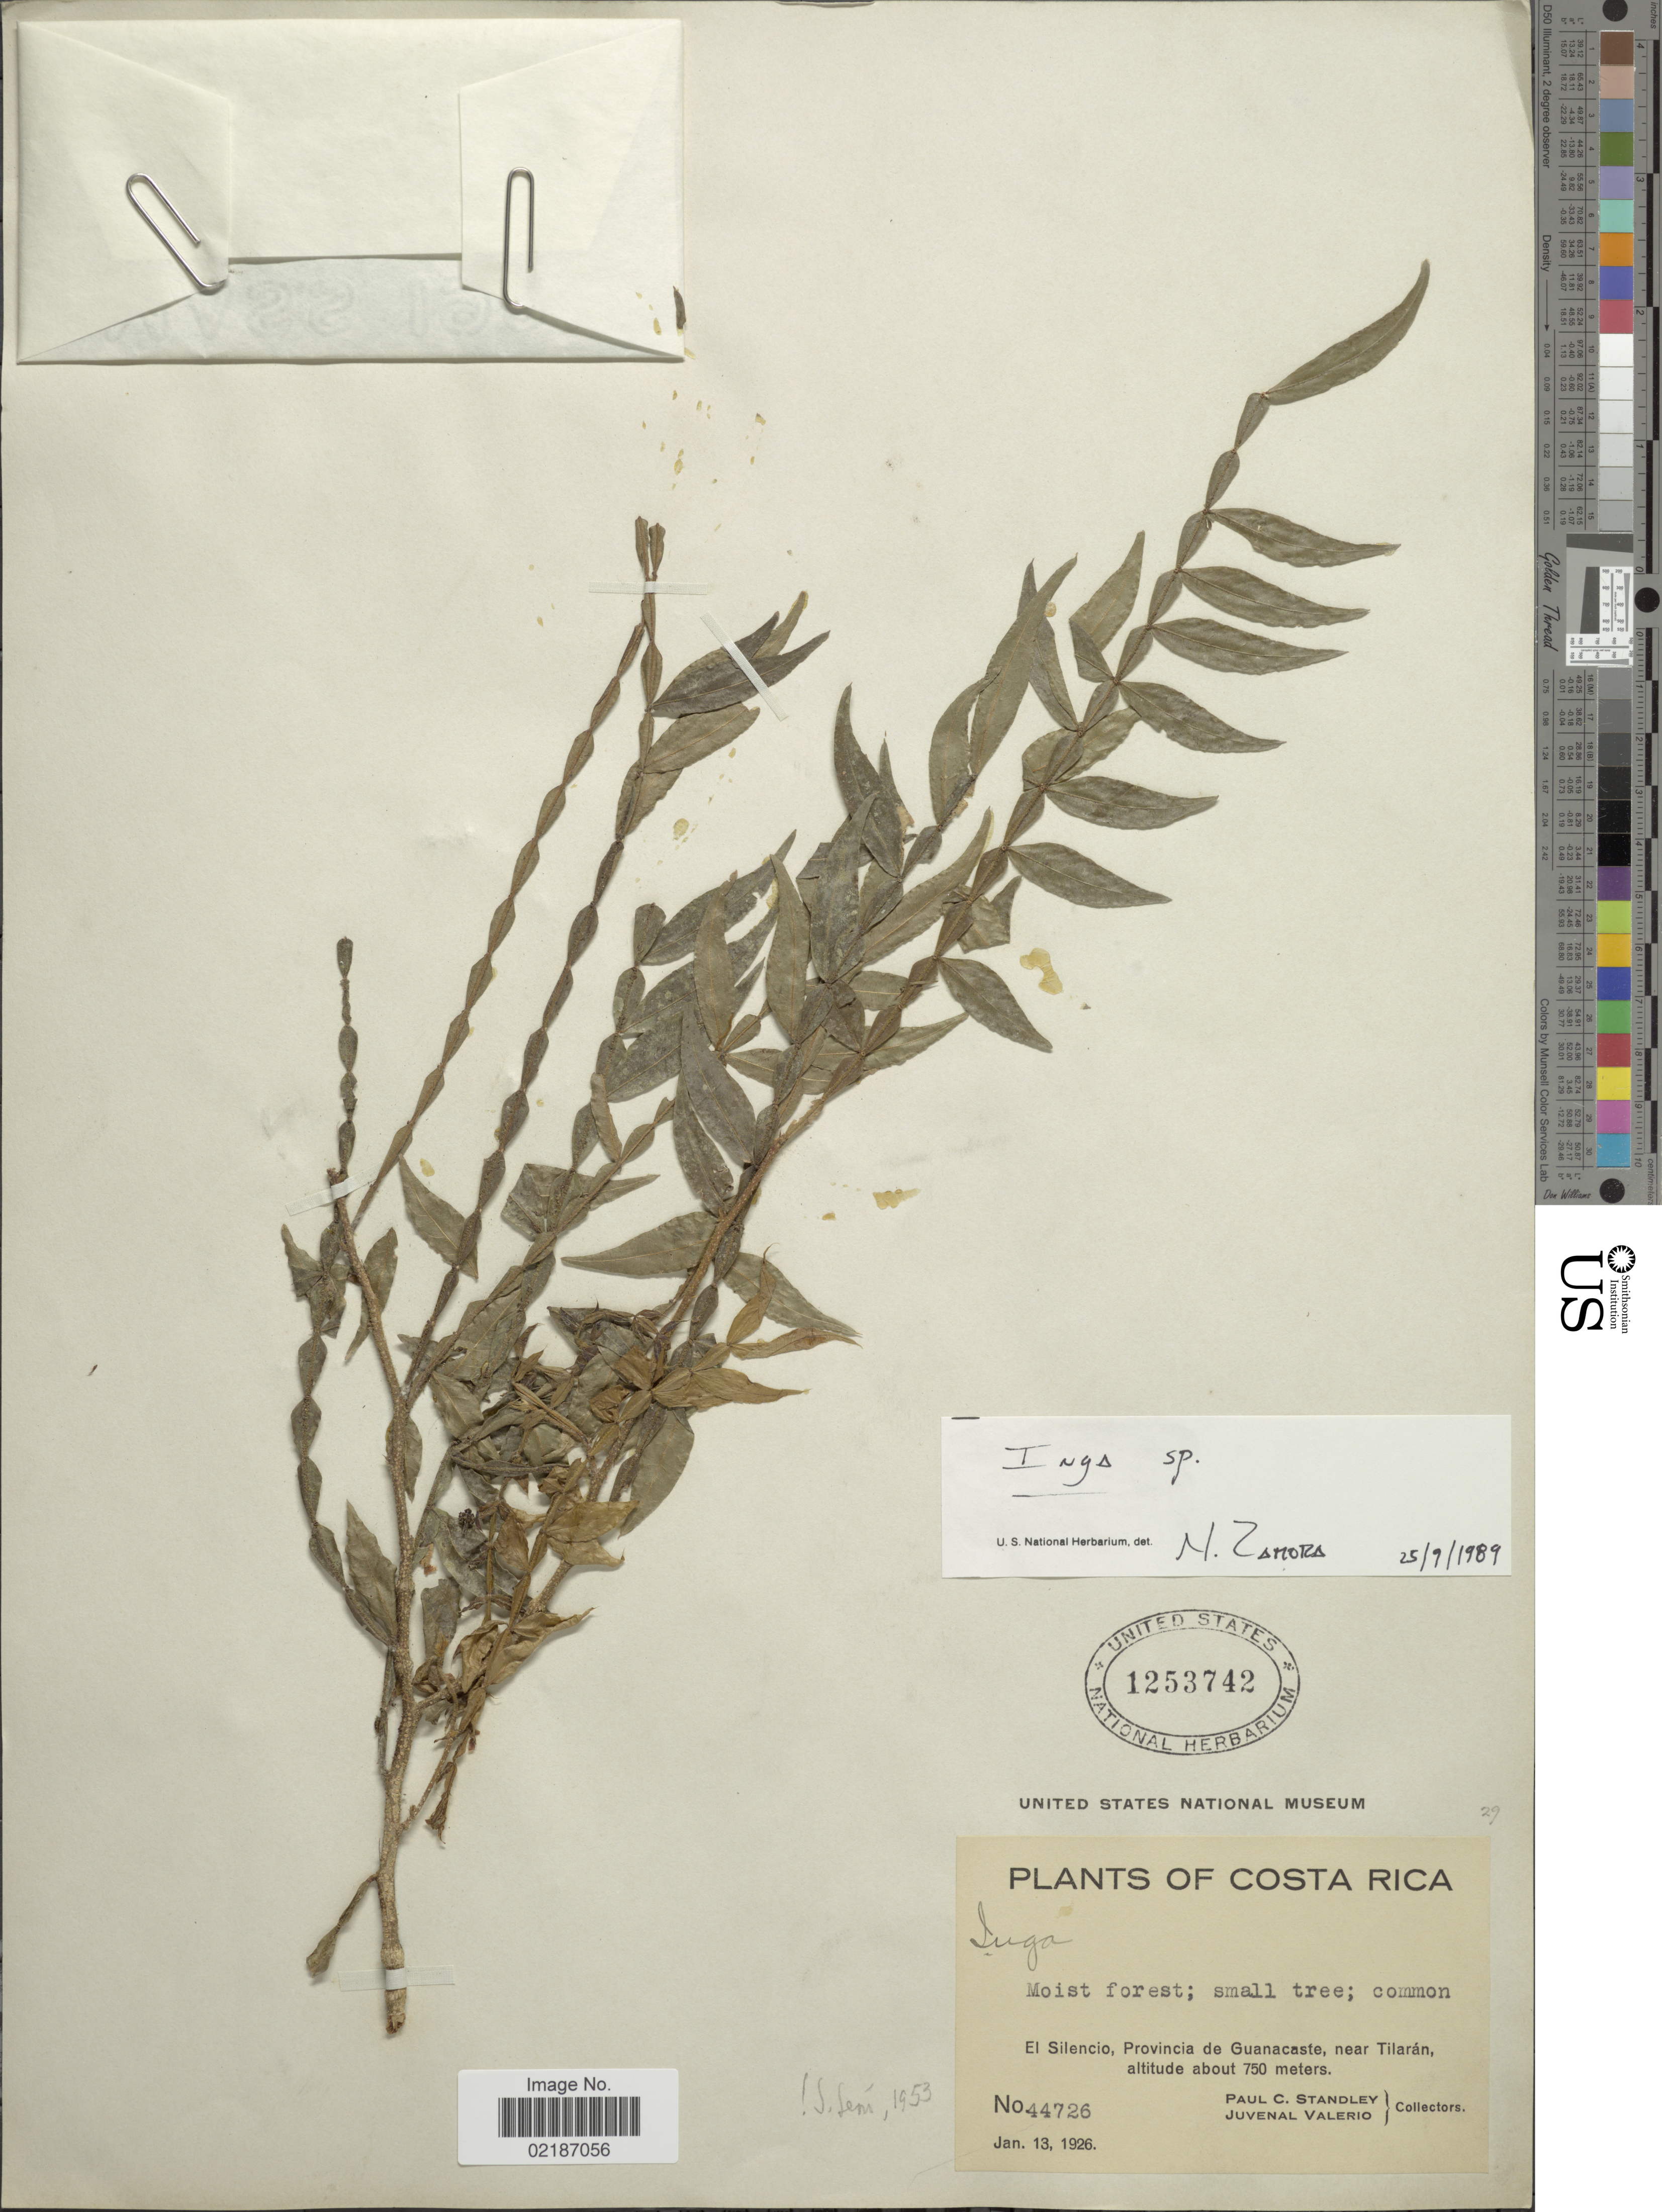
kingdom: Plantae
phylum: Tracheophyta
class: Magnoliopsida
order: Fabales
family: Fabaceae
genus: Inga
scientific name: Inga sp.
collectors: P. C. Standley & J. Valerio R.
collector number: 44726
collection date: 1926-01-13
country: Costa Rica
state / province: Guanacaste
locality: Moist forest, El Silencio, near Tilarán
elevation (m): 750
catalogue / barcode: US 1253742